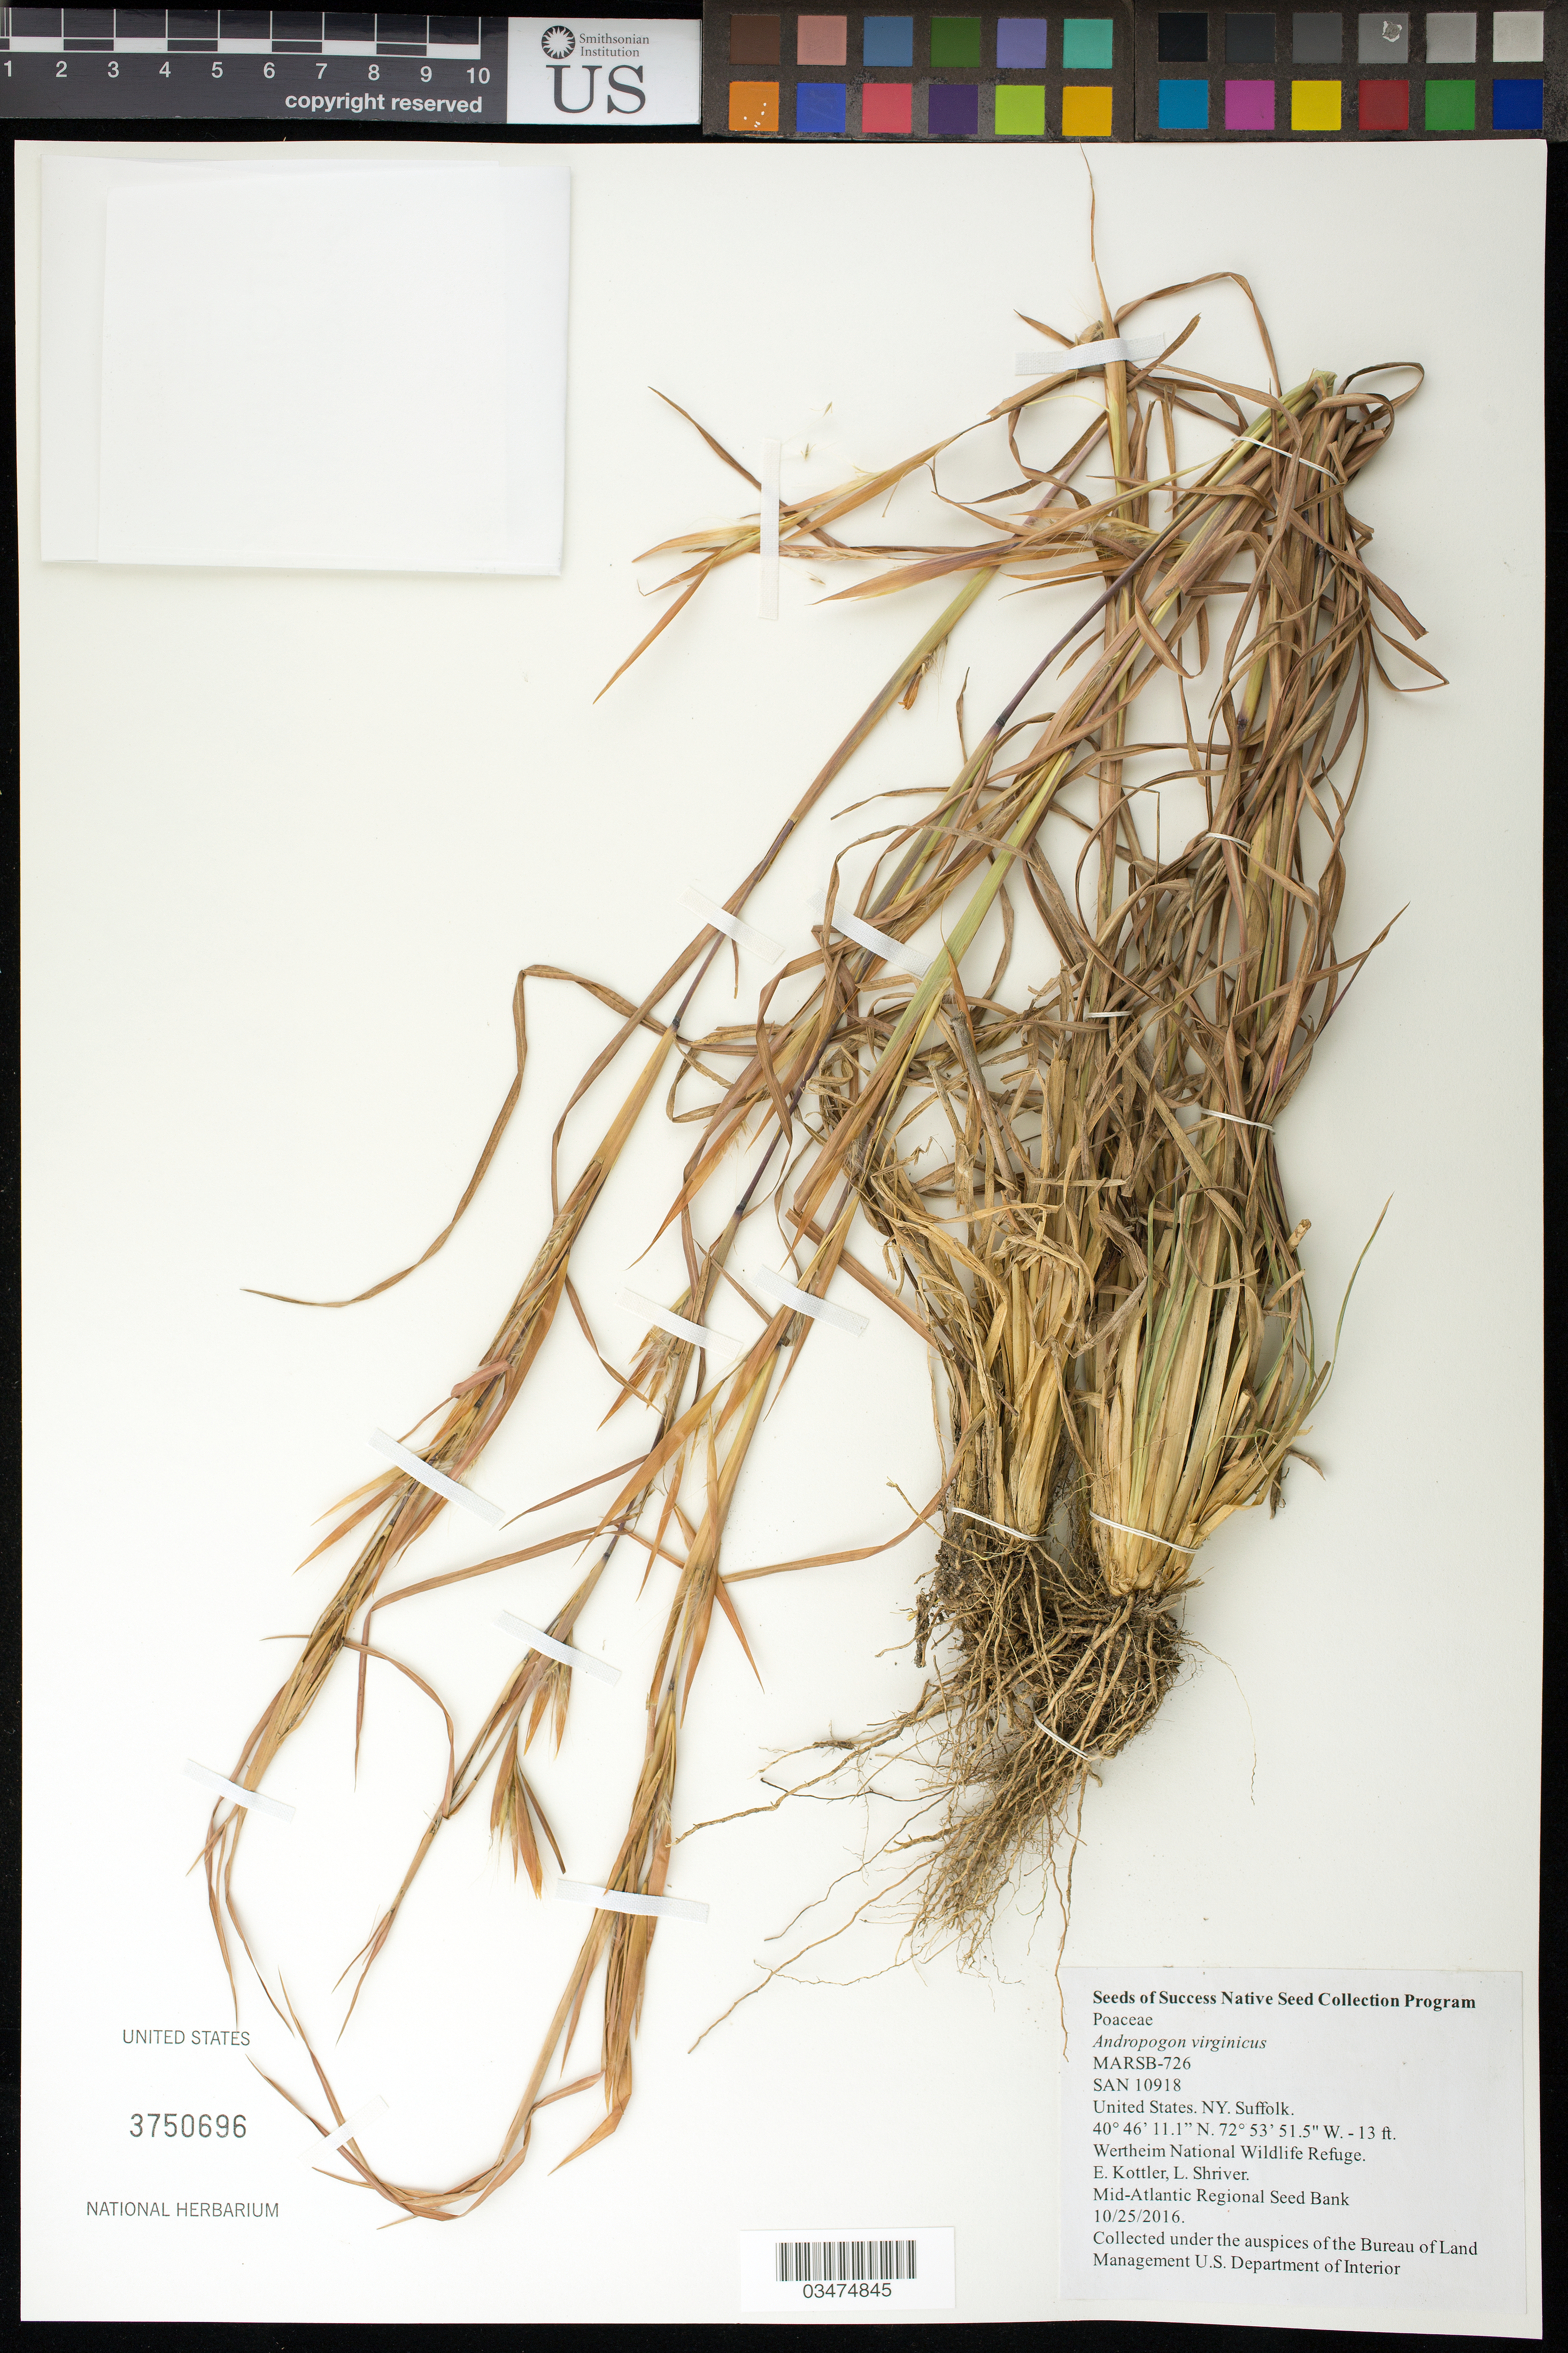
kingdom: Plantae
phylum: Tracheophyta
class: Liliopsida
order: Poales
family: Poaceae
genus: Andropogon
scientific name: Andropogon virginicus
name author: L.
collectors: E. Kottler & L. Shriver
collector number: MARSB-726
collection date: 2016-10-25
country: United States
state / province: New York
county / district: Suffolk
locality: Wertheim National Wildlife Refuge, old field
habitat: Old field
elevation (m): -4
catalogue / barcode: US 3750696